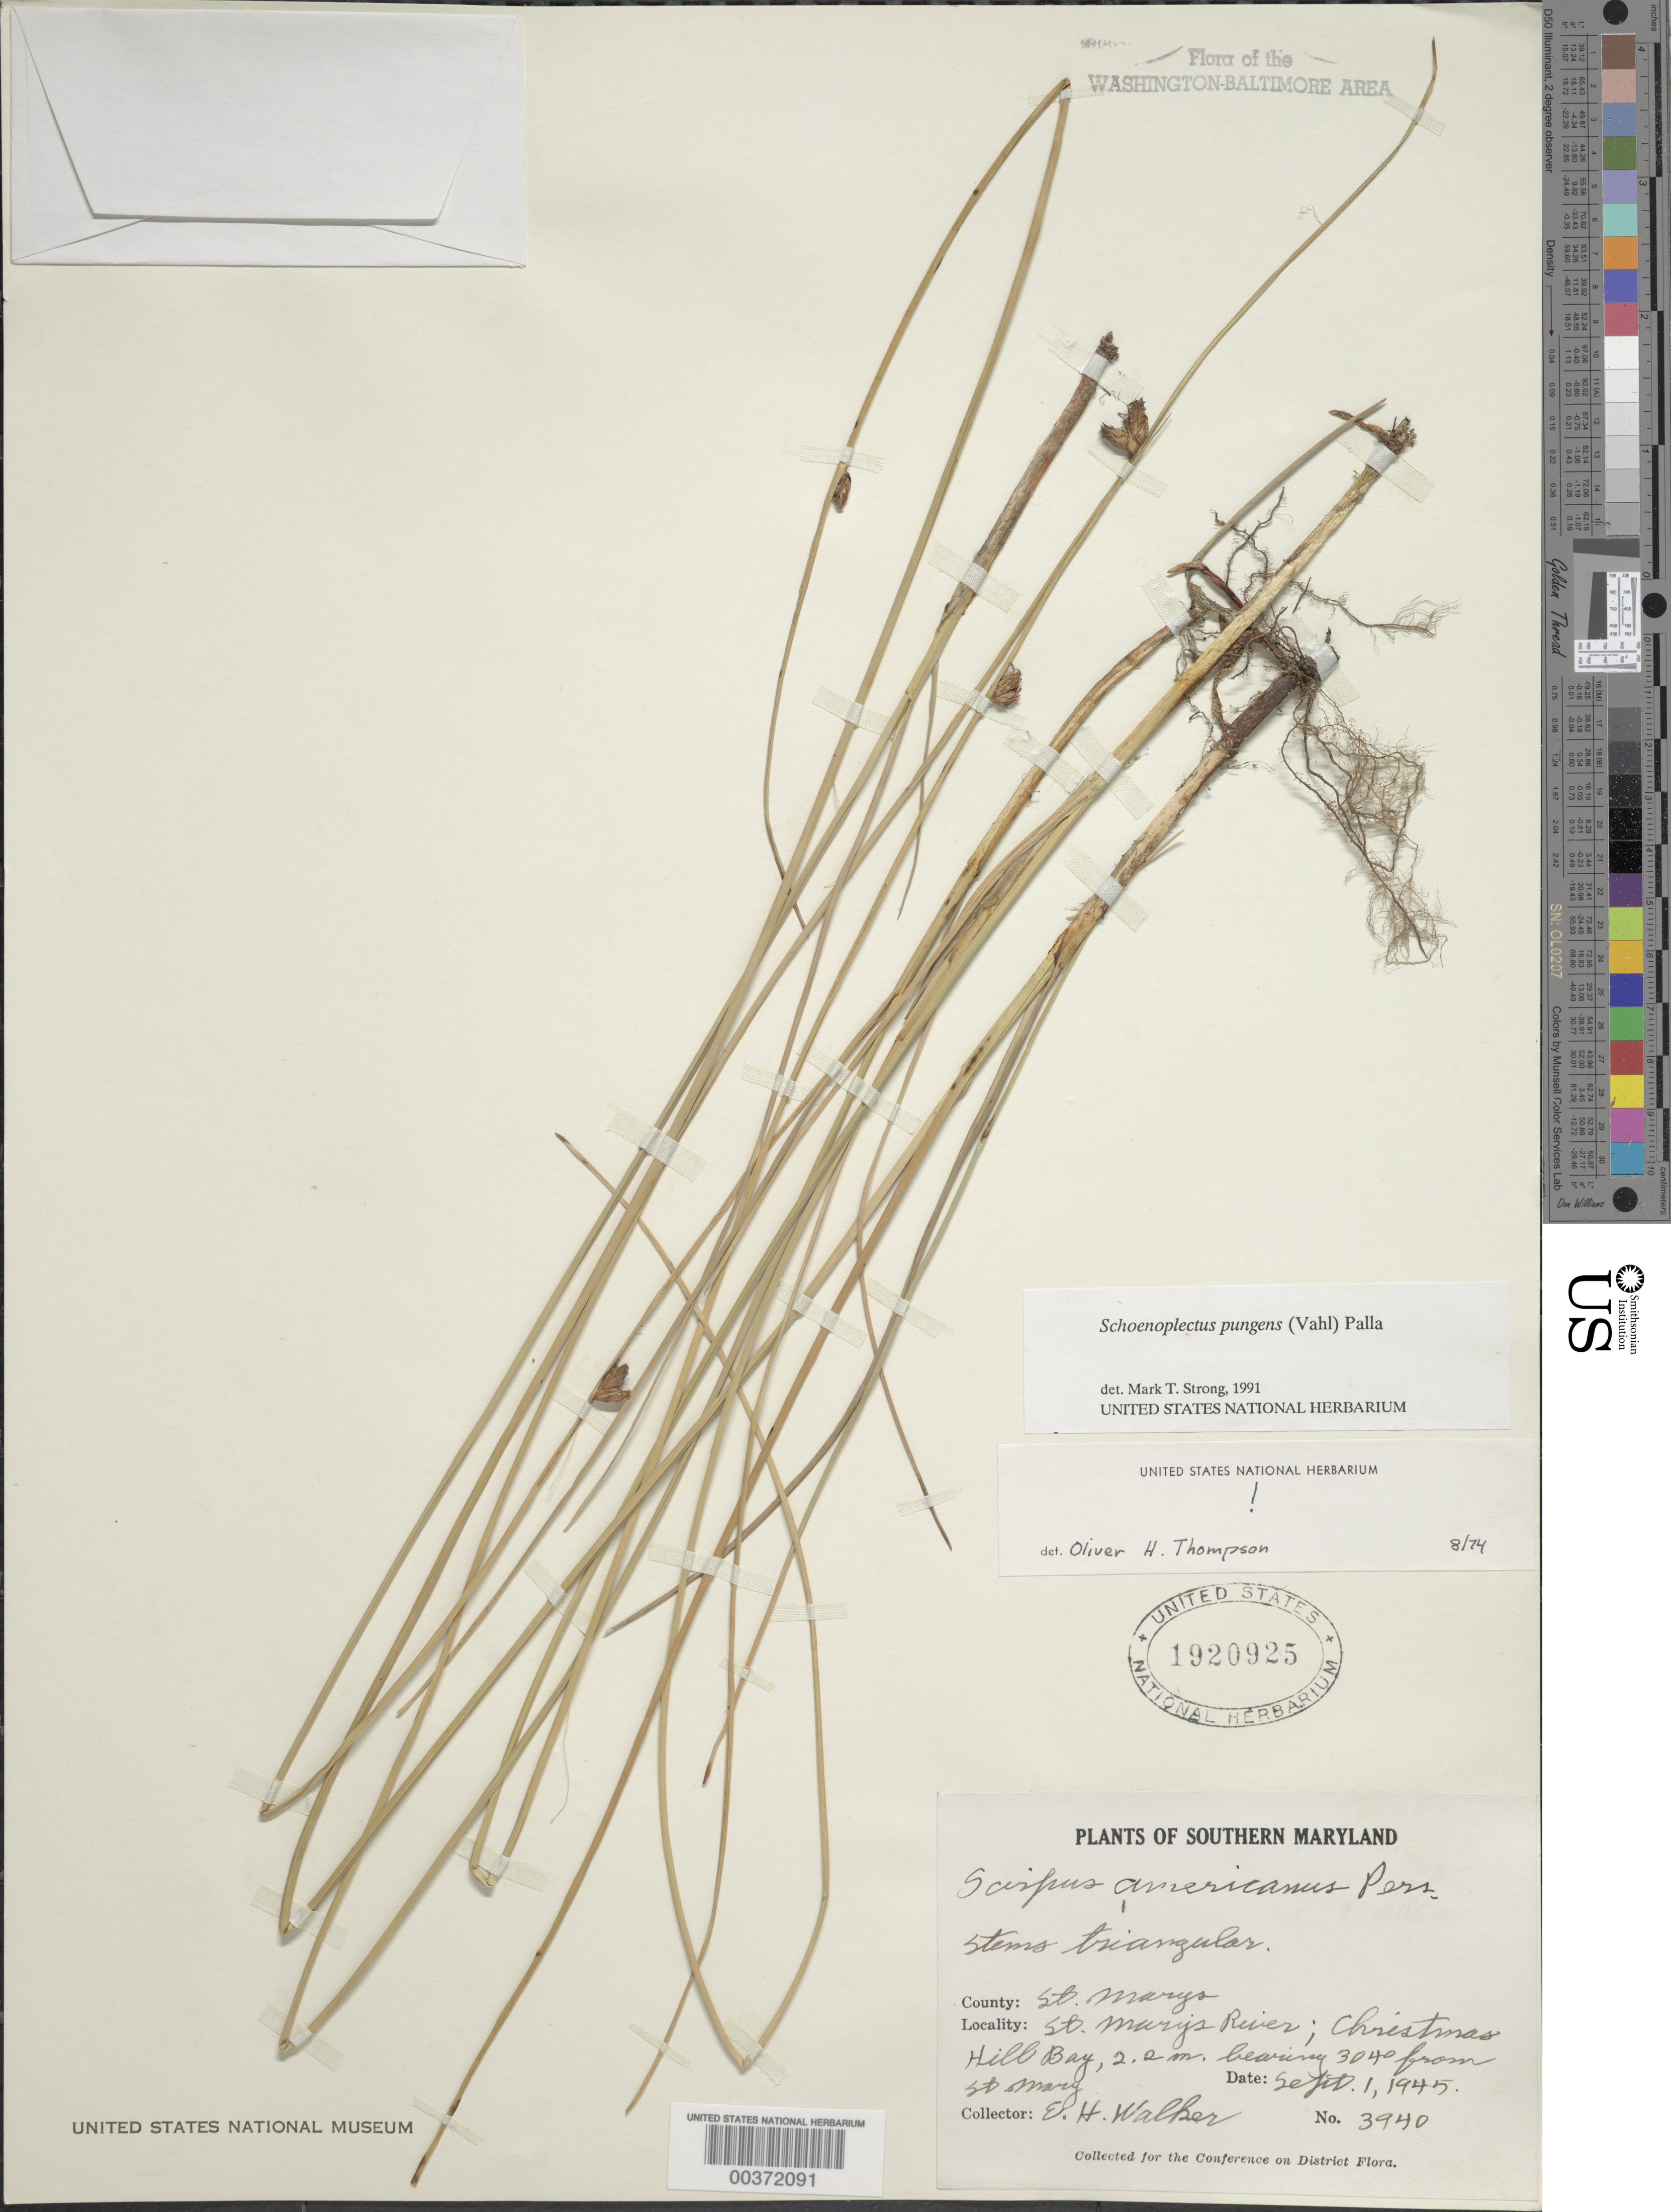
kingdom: Plantae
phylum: Tracheophyta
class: Liliopsida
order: Poales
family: Cyperaceae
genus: Schoenoplectus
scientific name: Schoenoplectus americanus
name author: (Pers.) Volkart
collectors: E. H. Walker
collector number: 3940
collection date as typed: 01 Sep 1945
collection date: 1945-09-01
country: United States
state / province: Maryland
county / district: St. Mary's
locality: St. Marys River, Christmas Hill Bay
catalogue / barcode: US 1920925